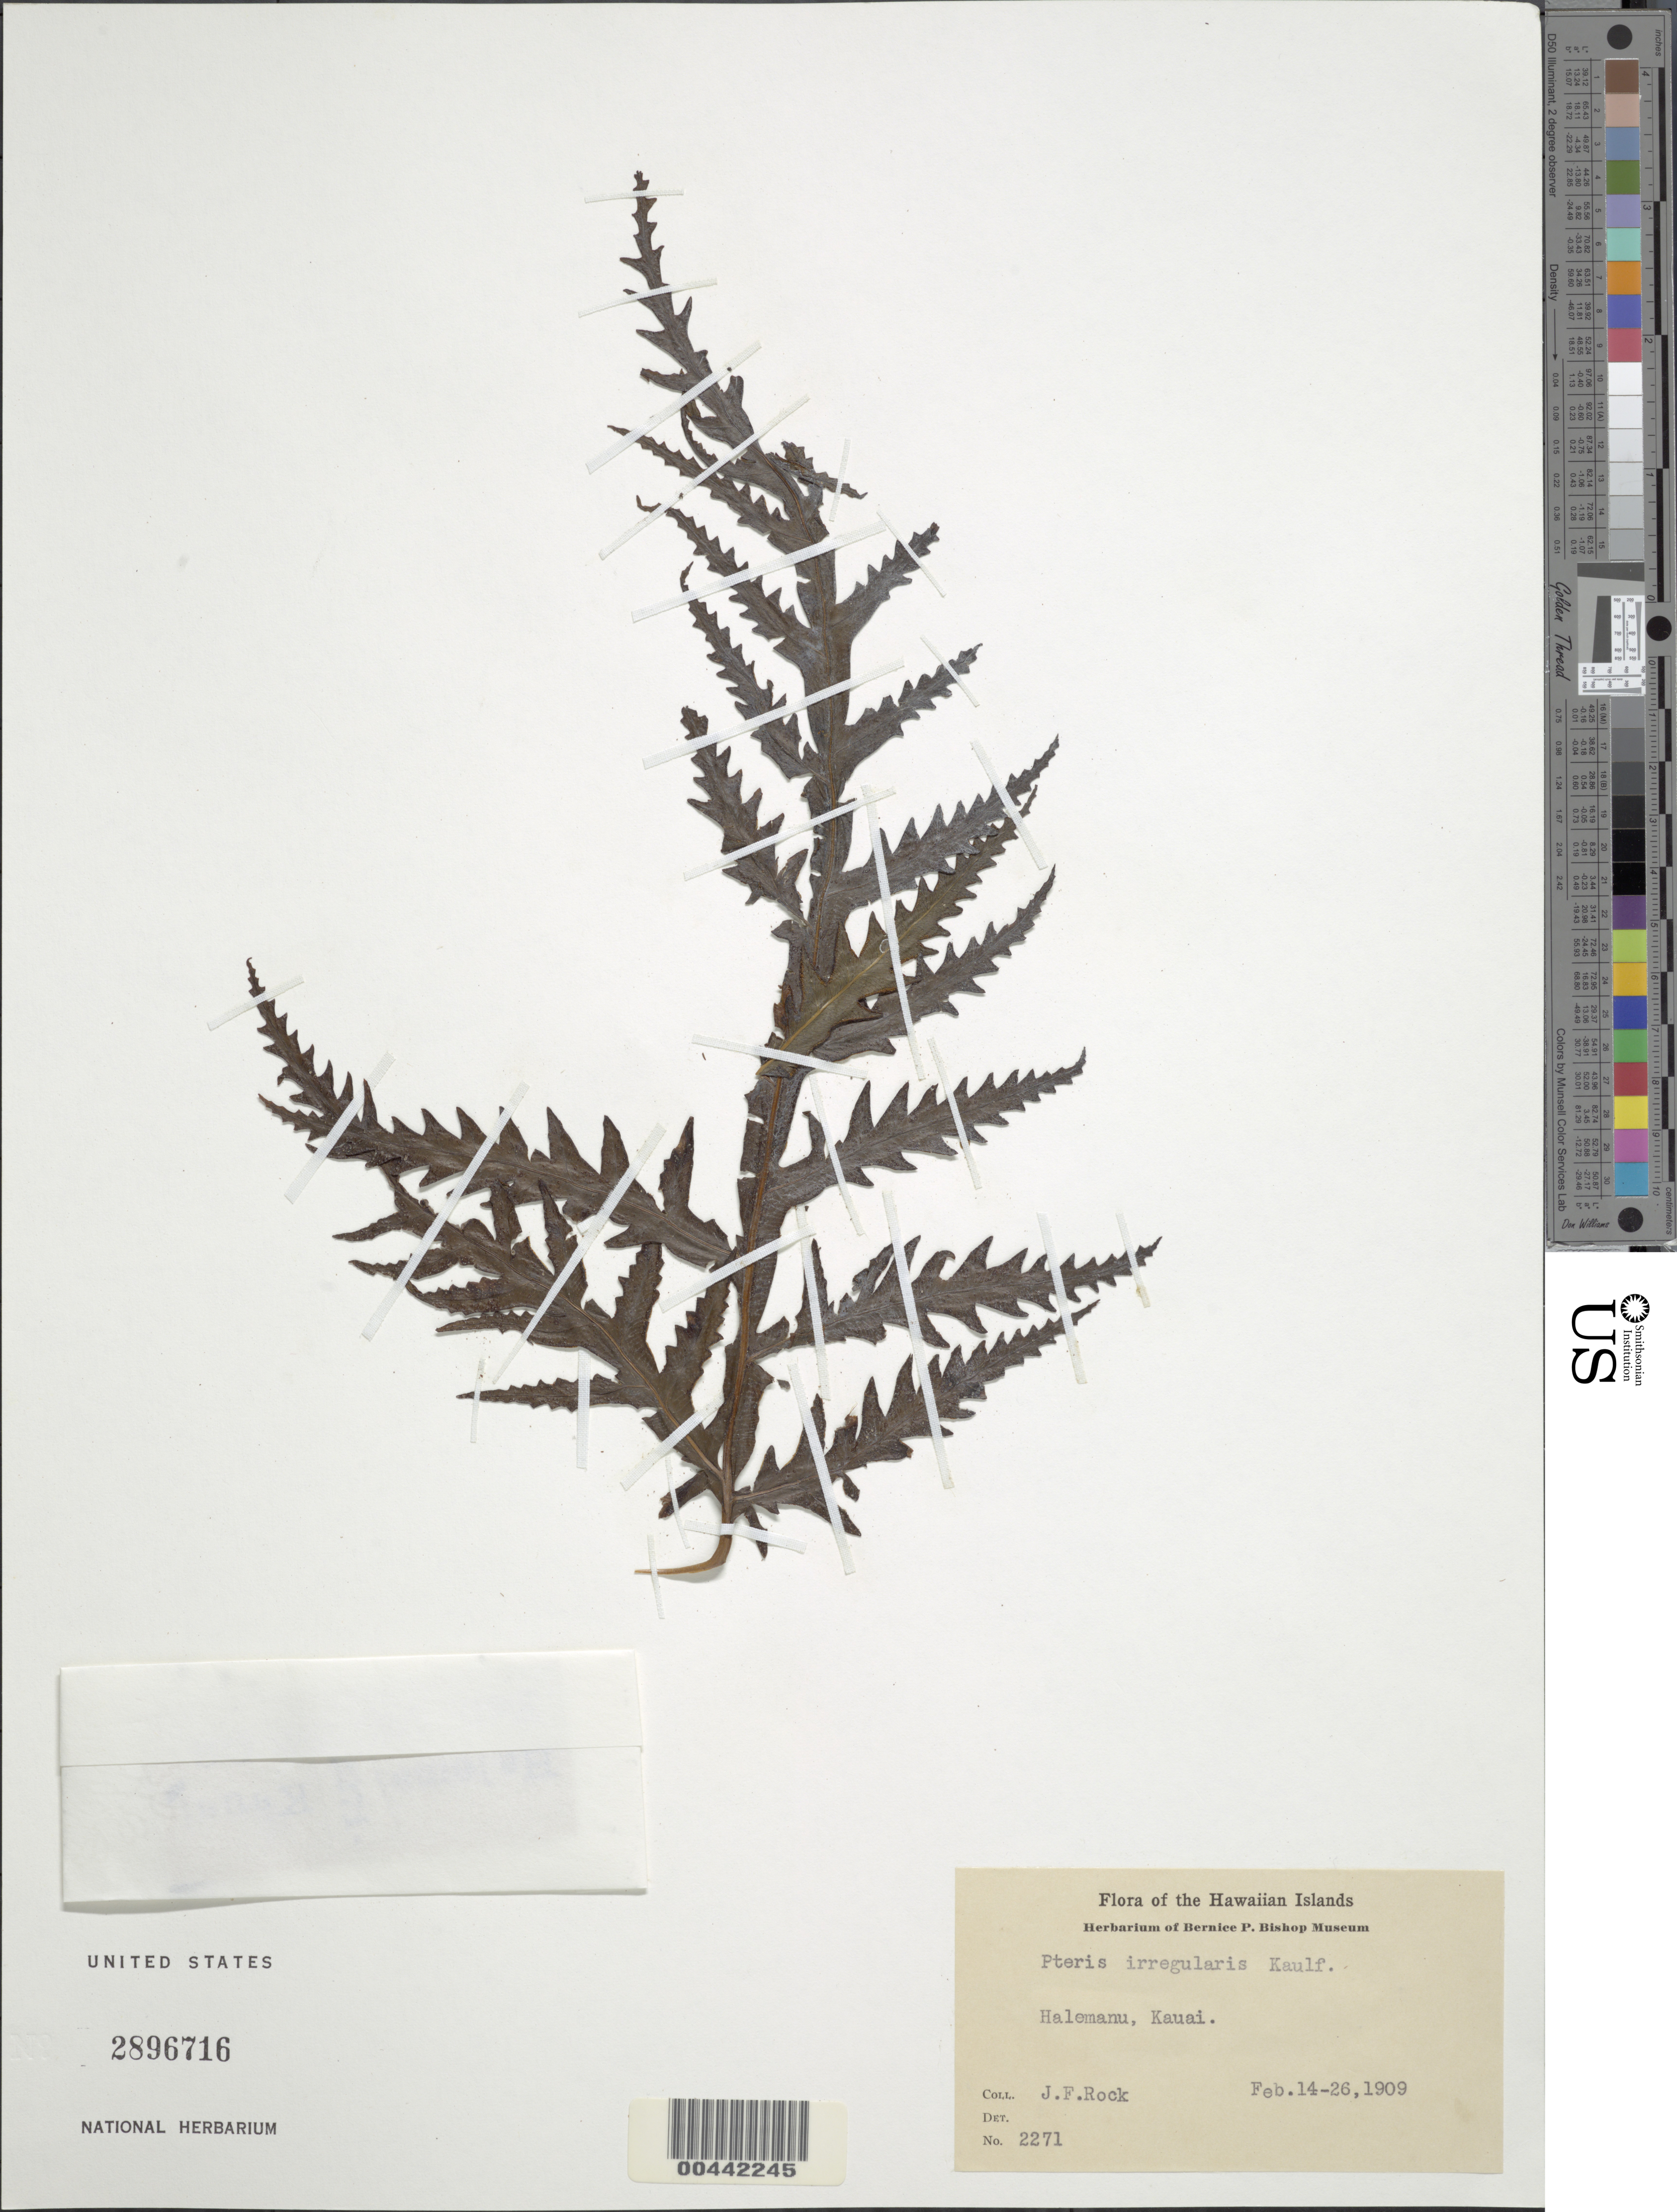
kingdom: Plantae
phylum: Tracheophyta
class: Polypodiopsida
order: Polypodiales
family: Pteridaceae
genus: Pteris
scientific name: Pteris irregularis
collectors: J. F. Rock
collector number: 2271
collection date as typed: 14 Feb 1909 to 26 Feb 1909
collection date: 1909-02-14/1909-02-26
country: United States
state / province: Hawaii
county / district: Kauai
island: Kaua'i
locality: Halemanu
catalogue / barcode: US 2896716